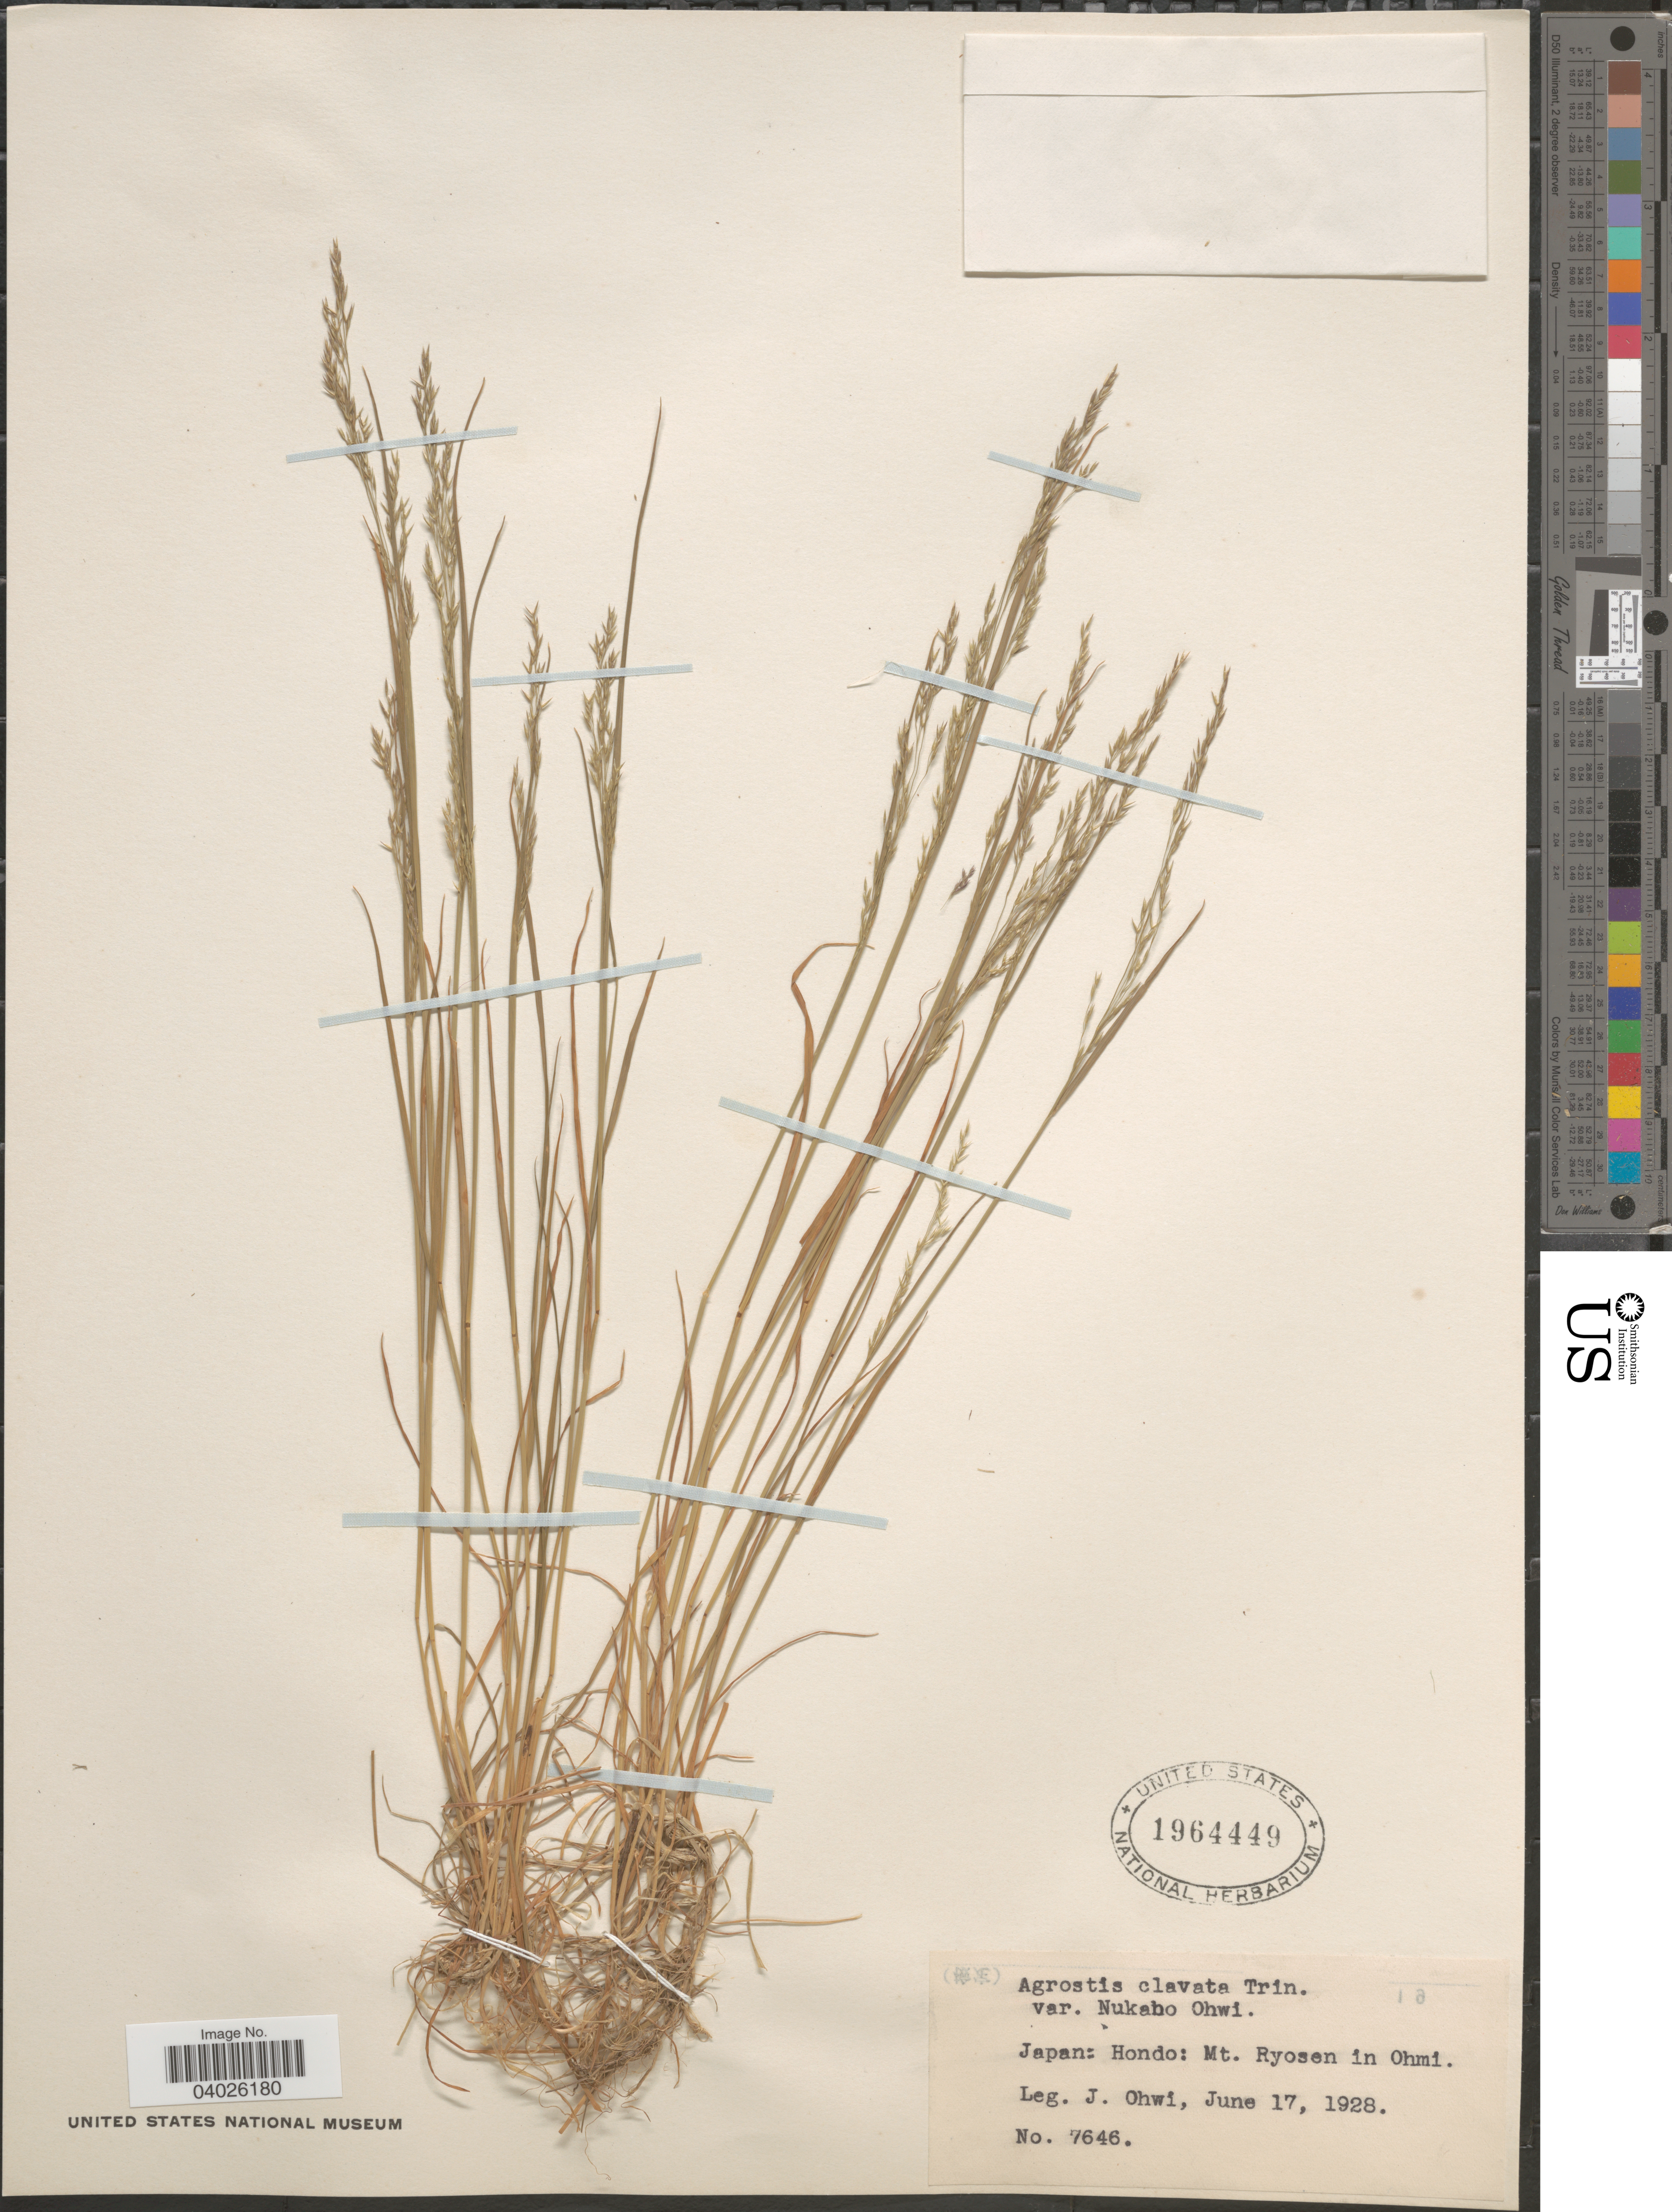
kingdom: Plantae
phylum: Tracheophyta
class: Liliopsida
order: Poales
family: Poaceae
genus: Agrostis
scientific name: Agrostis clavata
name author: Trin.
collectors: J. Ohwi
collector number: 7646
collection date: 1928-06-17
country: Japan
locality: Hondo: Mt. Ryosen in Ohmi.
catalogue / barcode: US 1964449